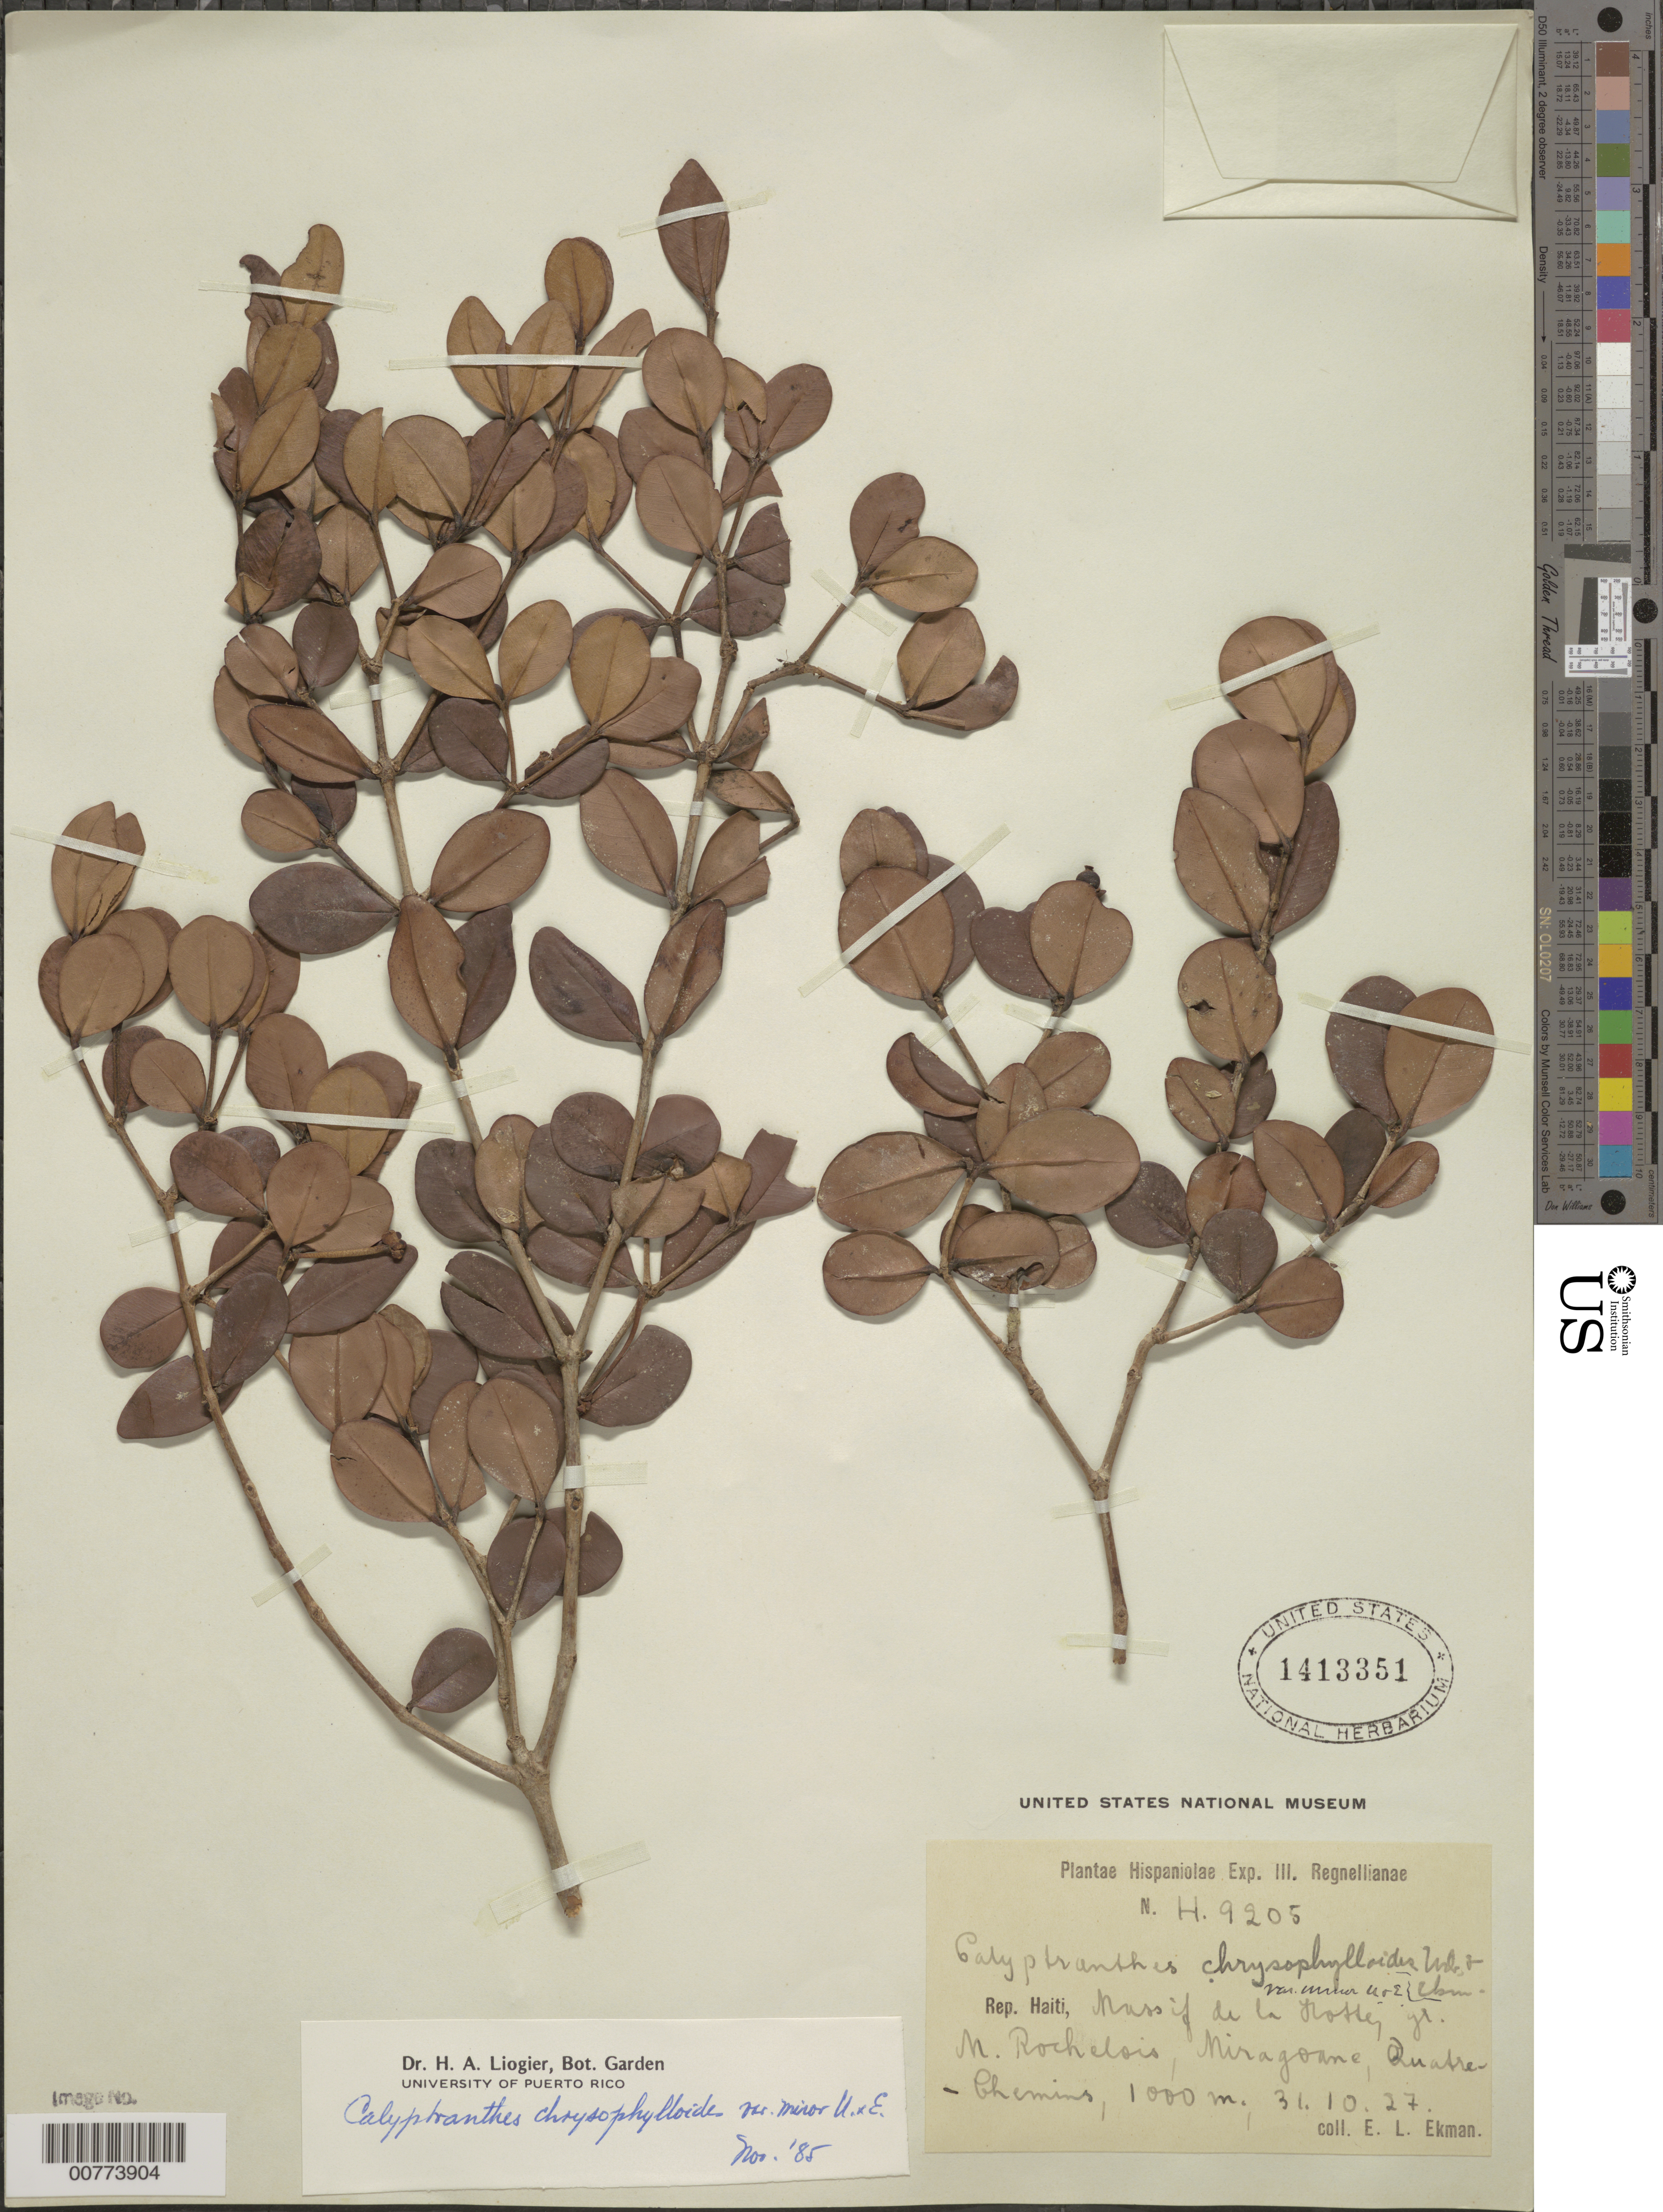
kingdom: Plantae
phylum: Tracheophyta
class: Magnoliopsida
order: Myrtales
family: Myrtaceae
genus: Myrcia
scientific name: Myrcia chrysophylloides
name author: (Urb. & Ekman) K. Campbell & Peguero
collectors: E. L. Ekman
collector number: H 9205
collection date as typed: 31 Oct 1927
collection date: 1927-10-31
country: Haiti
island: Hispaniola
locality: Massif de la Hotte, gr. M. Rochelois, Miragoane, Quatre-Chemins.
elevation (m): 1000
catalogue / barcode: US 1413351